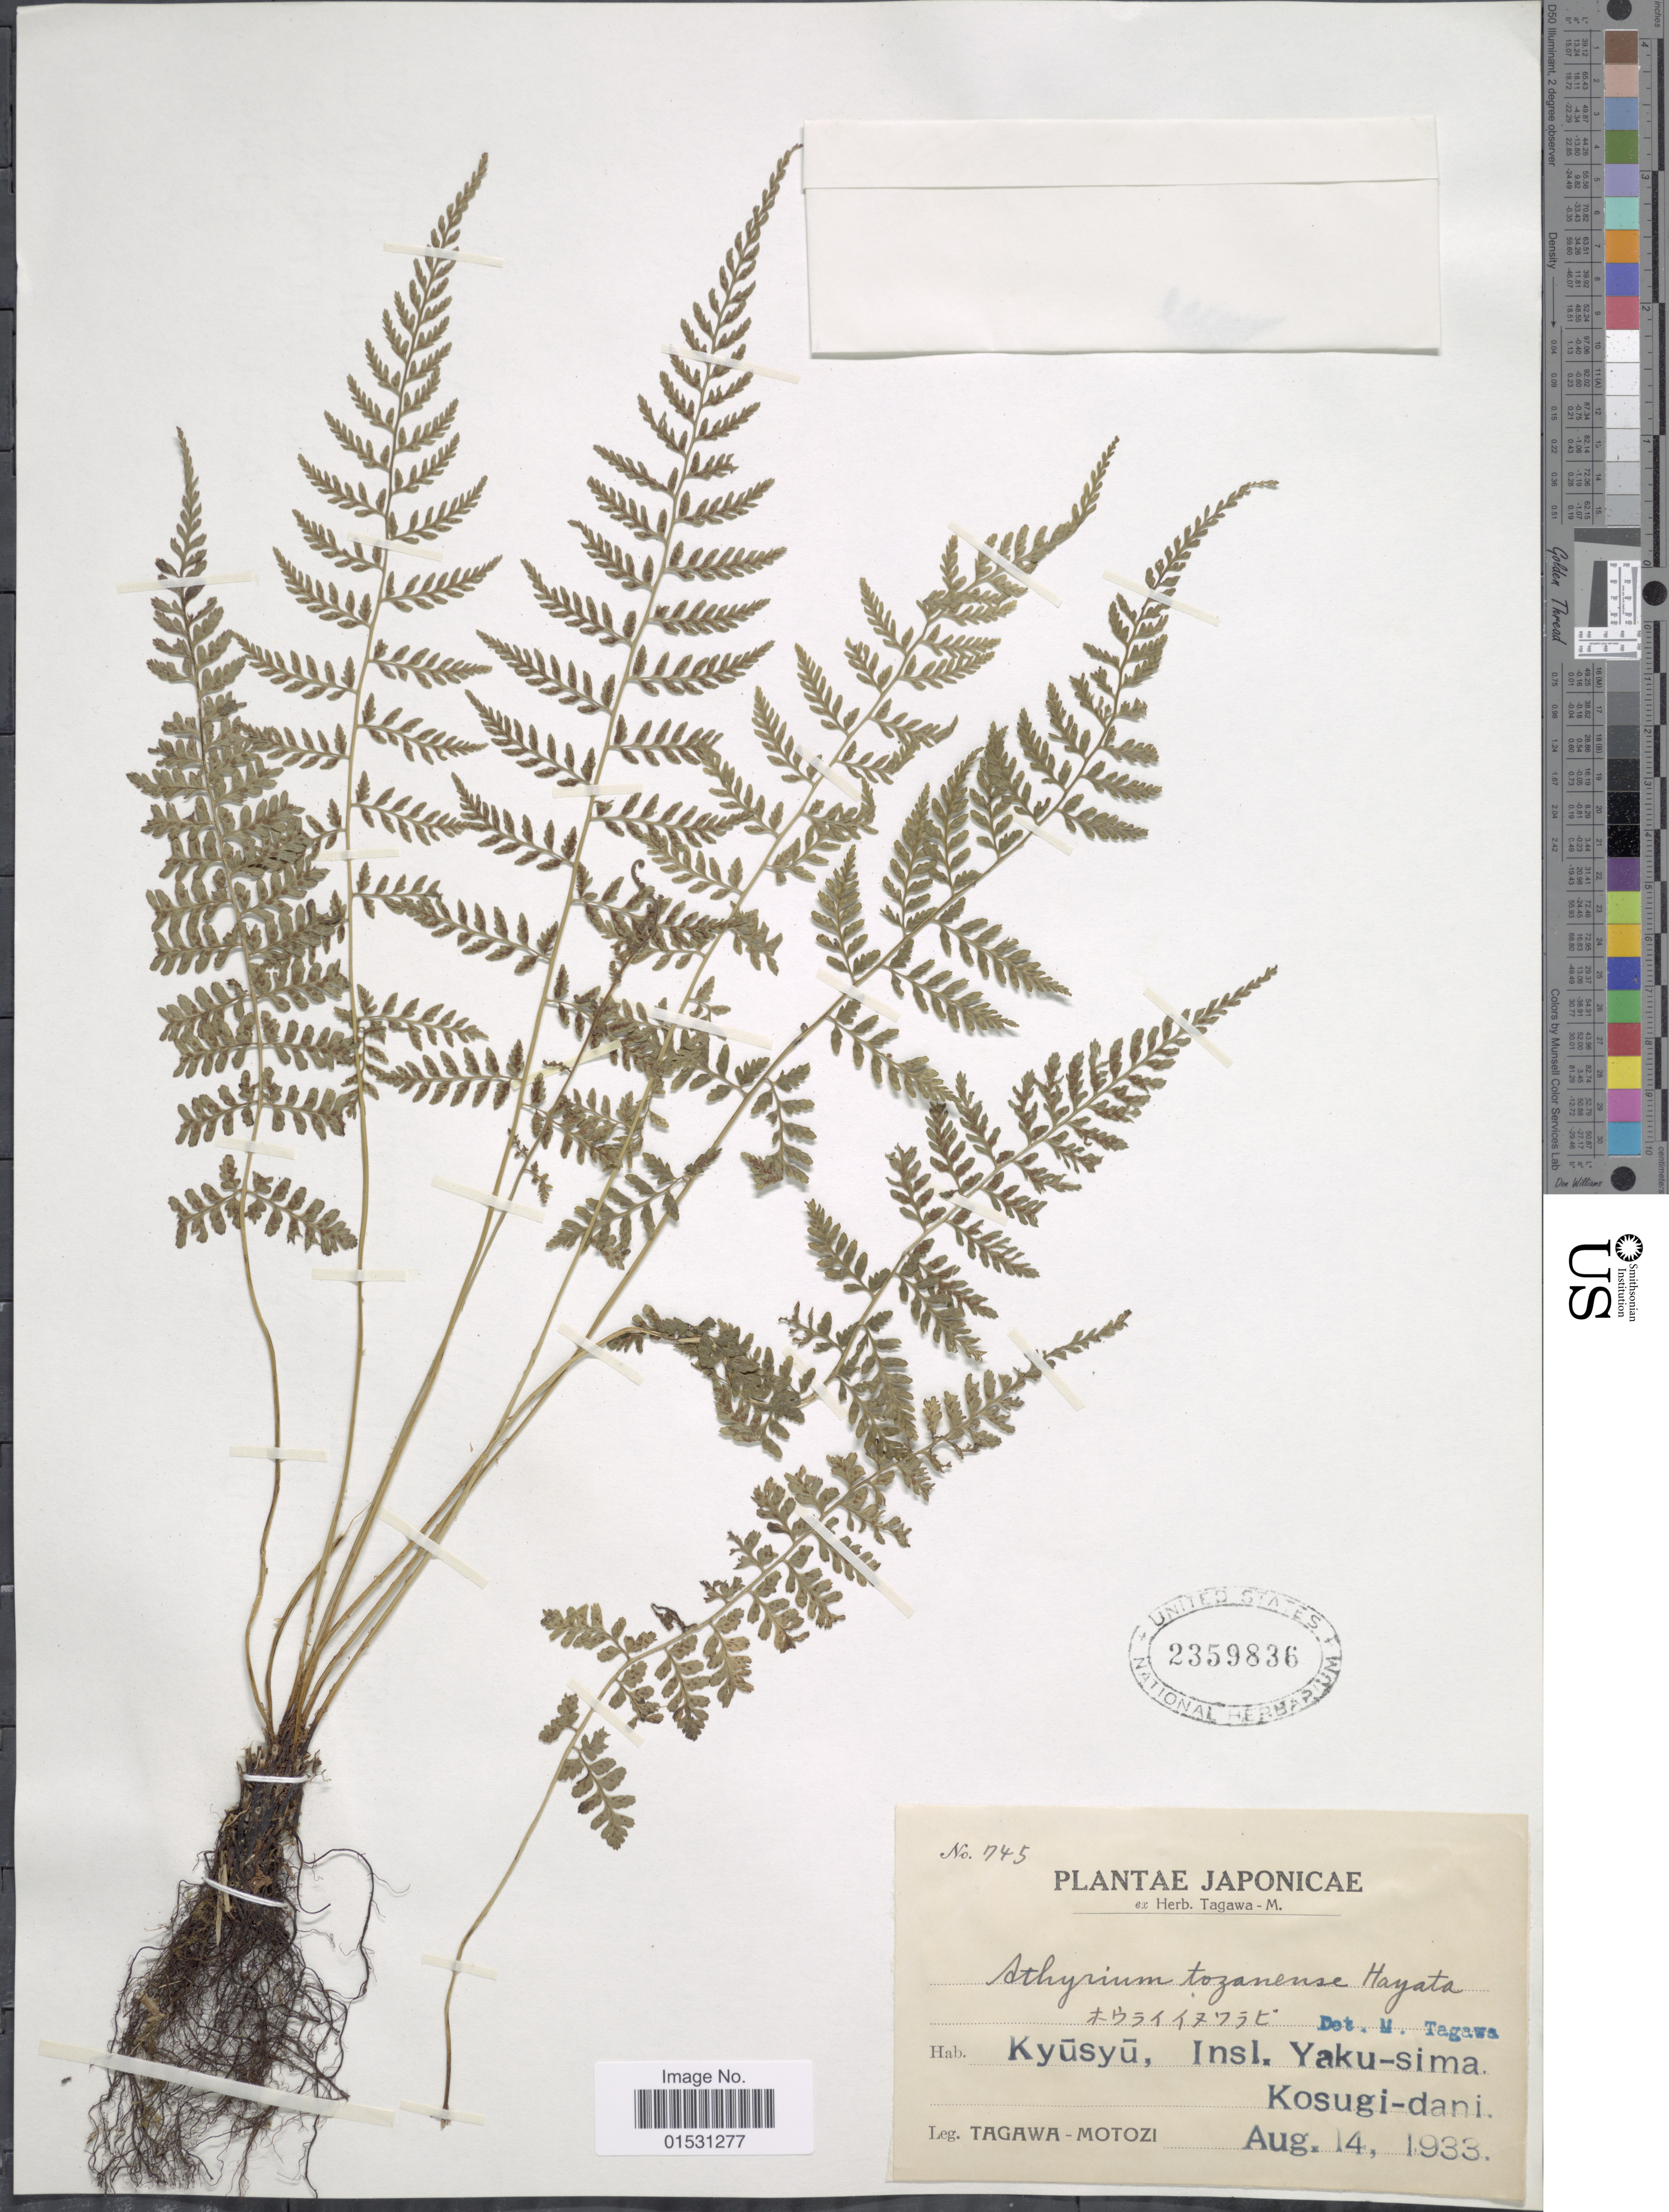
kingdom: Plantae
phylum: Tracheophyta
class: Polypodiopsida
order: Polypodiales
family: Athyriaceae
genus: Athyrium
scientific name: Athyrium tozanense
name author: (Hayata) Hayata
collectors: M. Tagawa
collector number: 745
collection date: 1933-08-14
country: Japan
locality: Japonicae. Kyusyu, Insl. Yaku-sima. Kosugi-dani.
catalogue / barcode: US 2359836